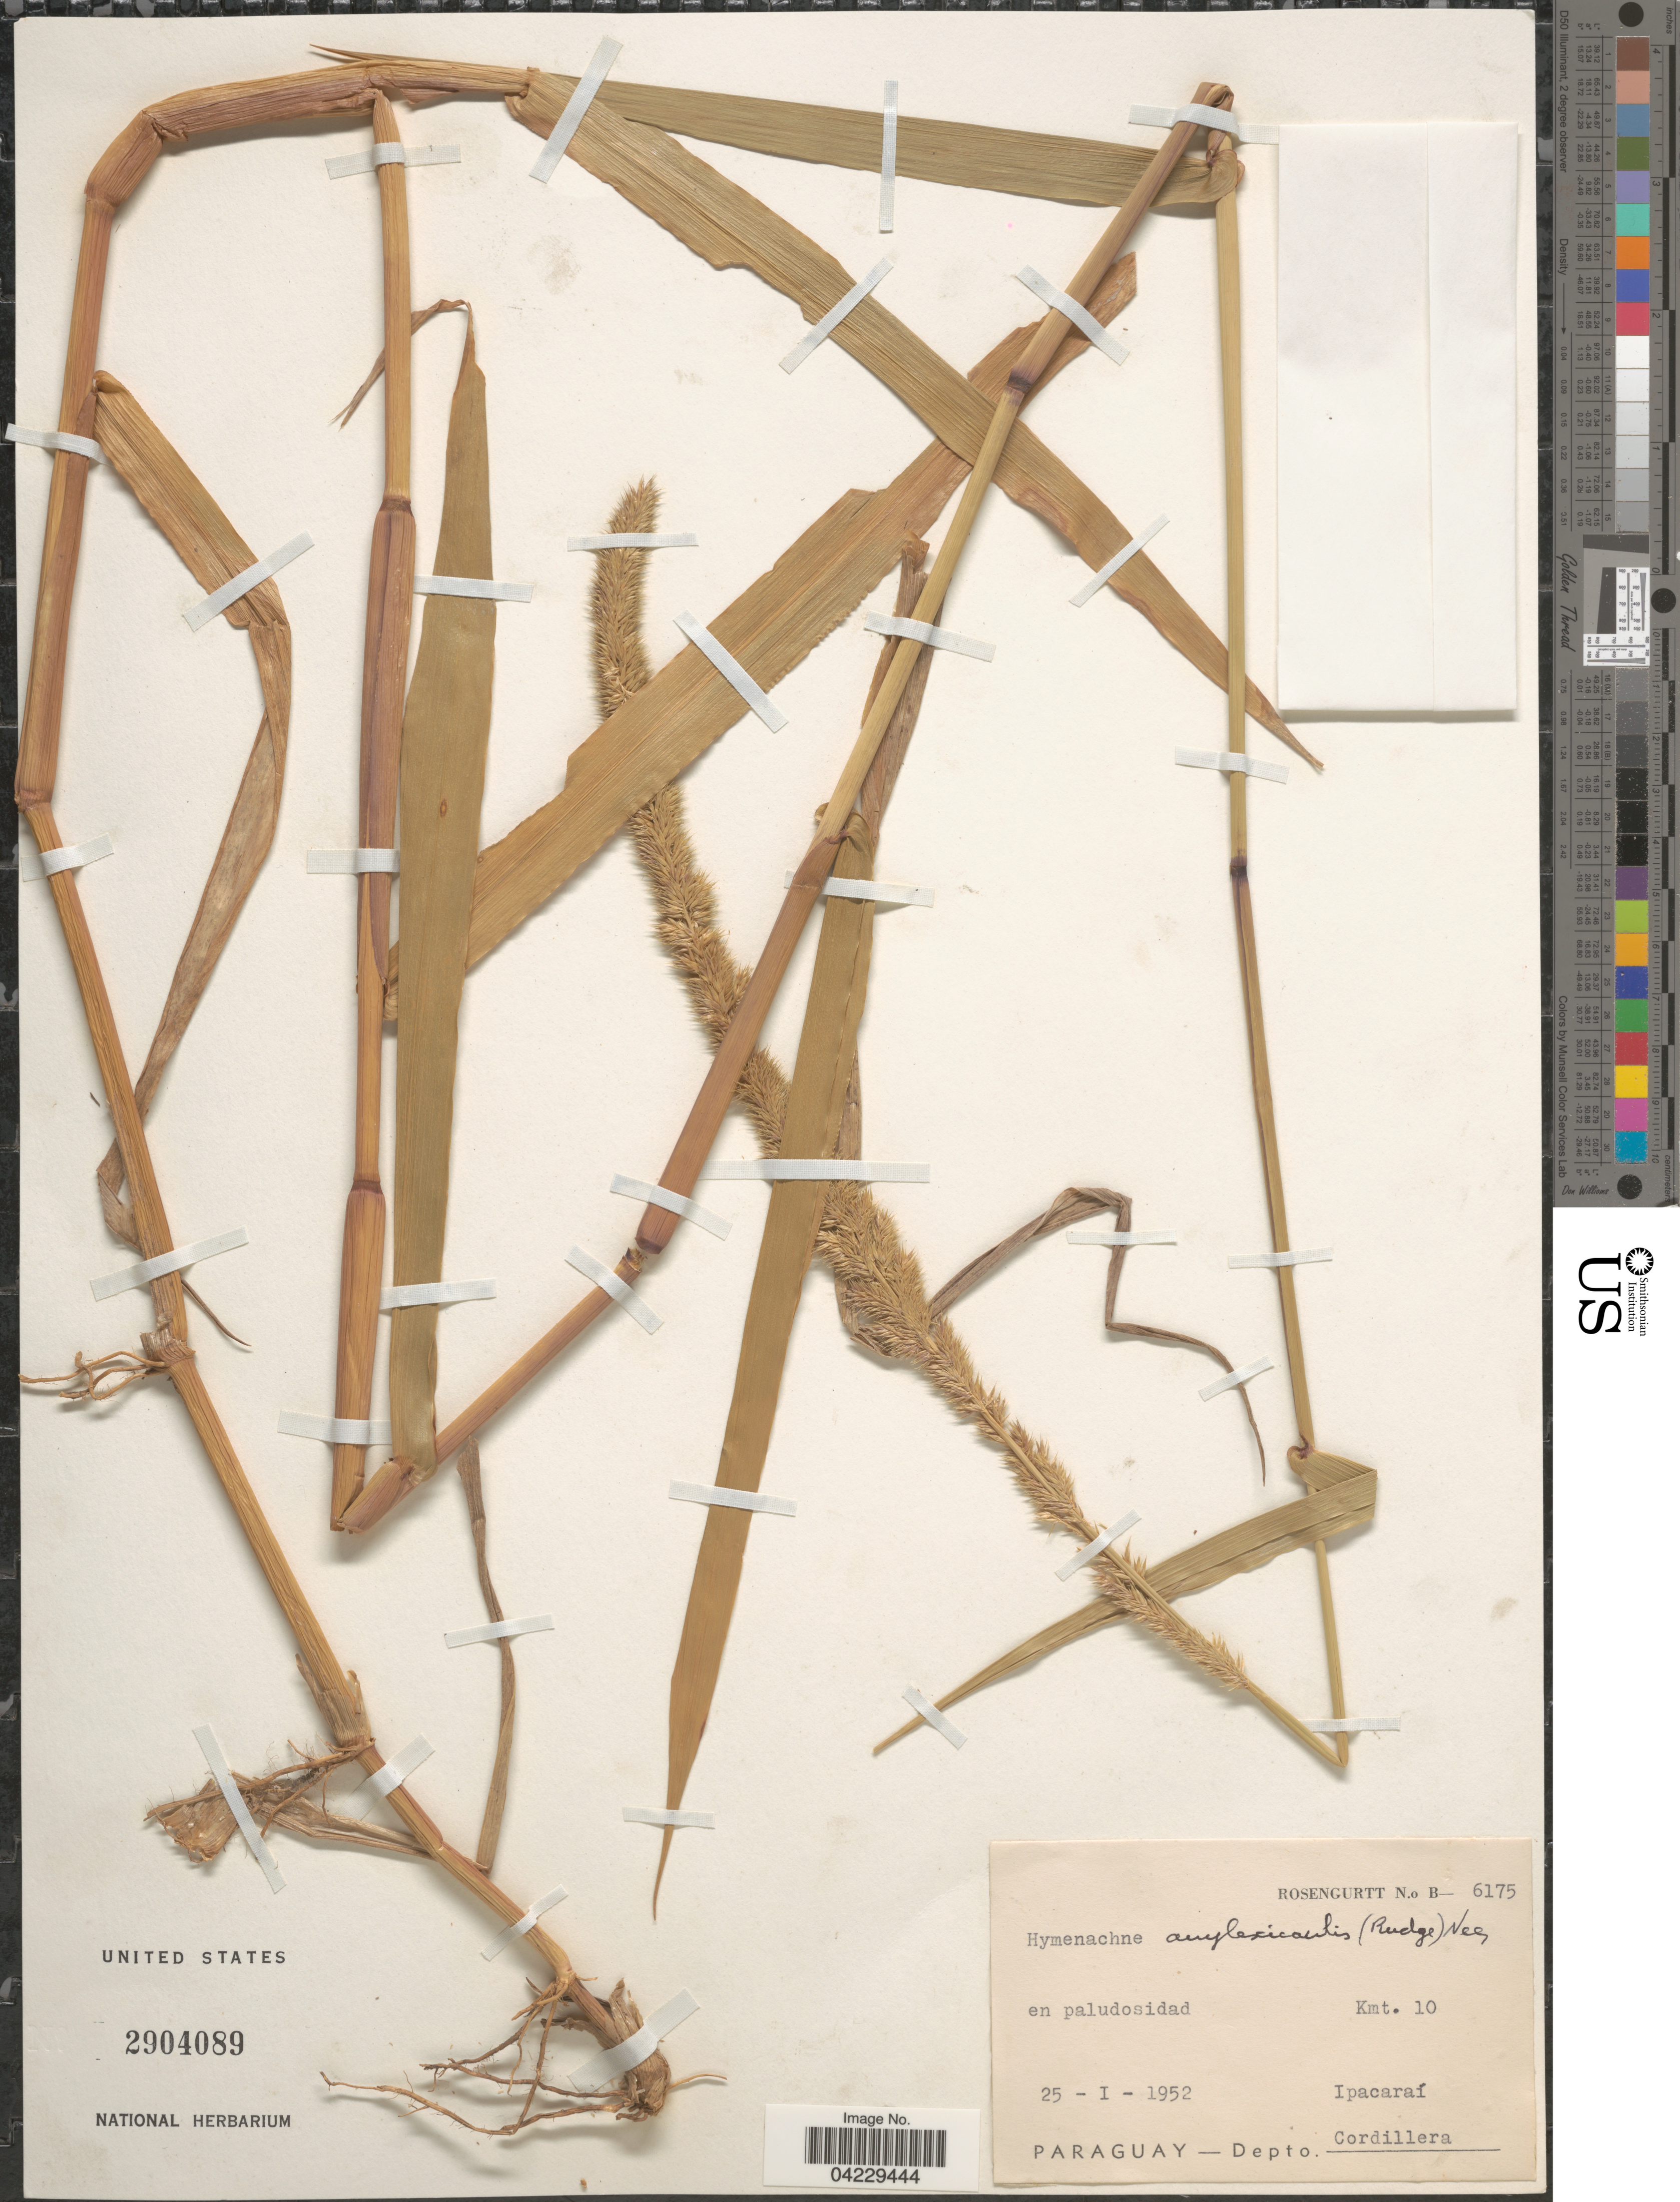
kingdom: Plantae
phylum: Tracheophyta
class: Liliopsida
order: Poales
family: Poaceae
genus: Hymenachne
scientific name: Hymenachne amplexicaulis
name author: (Rudge) Nees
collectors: Rosengurtt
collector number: B-6175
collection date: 1952-01-25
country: Paraguay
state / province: Cordillera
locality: Kmt. 10. Ipacaraí. Depto. Cordillera.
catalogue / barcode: US 2904089